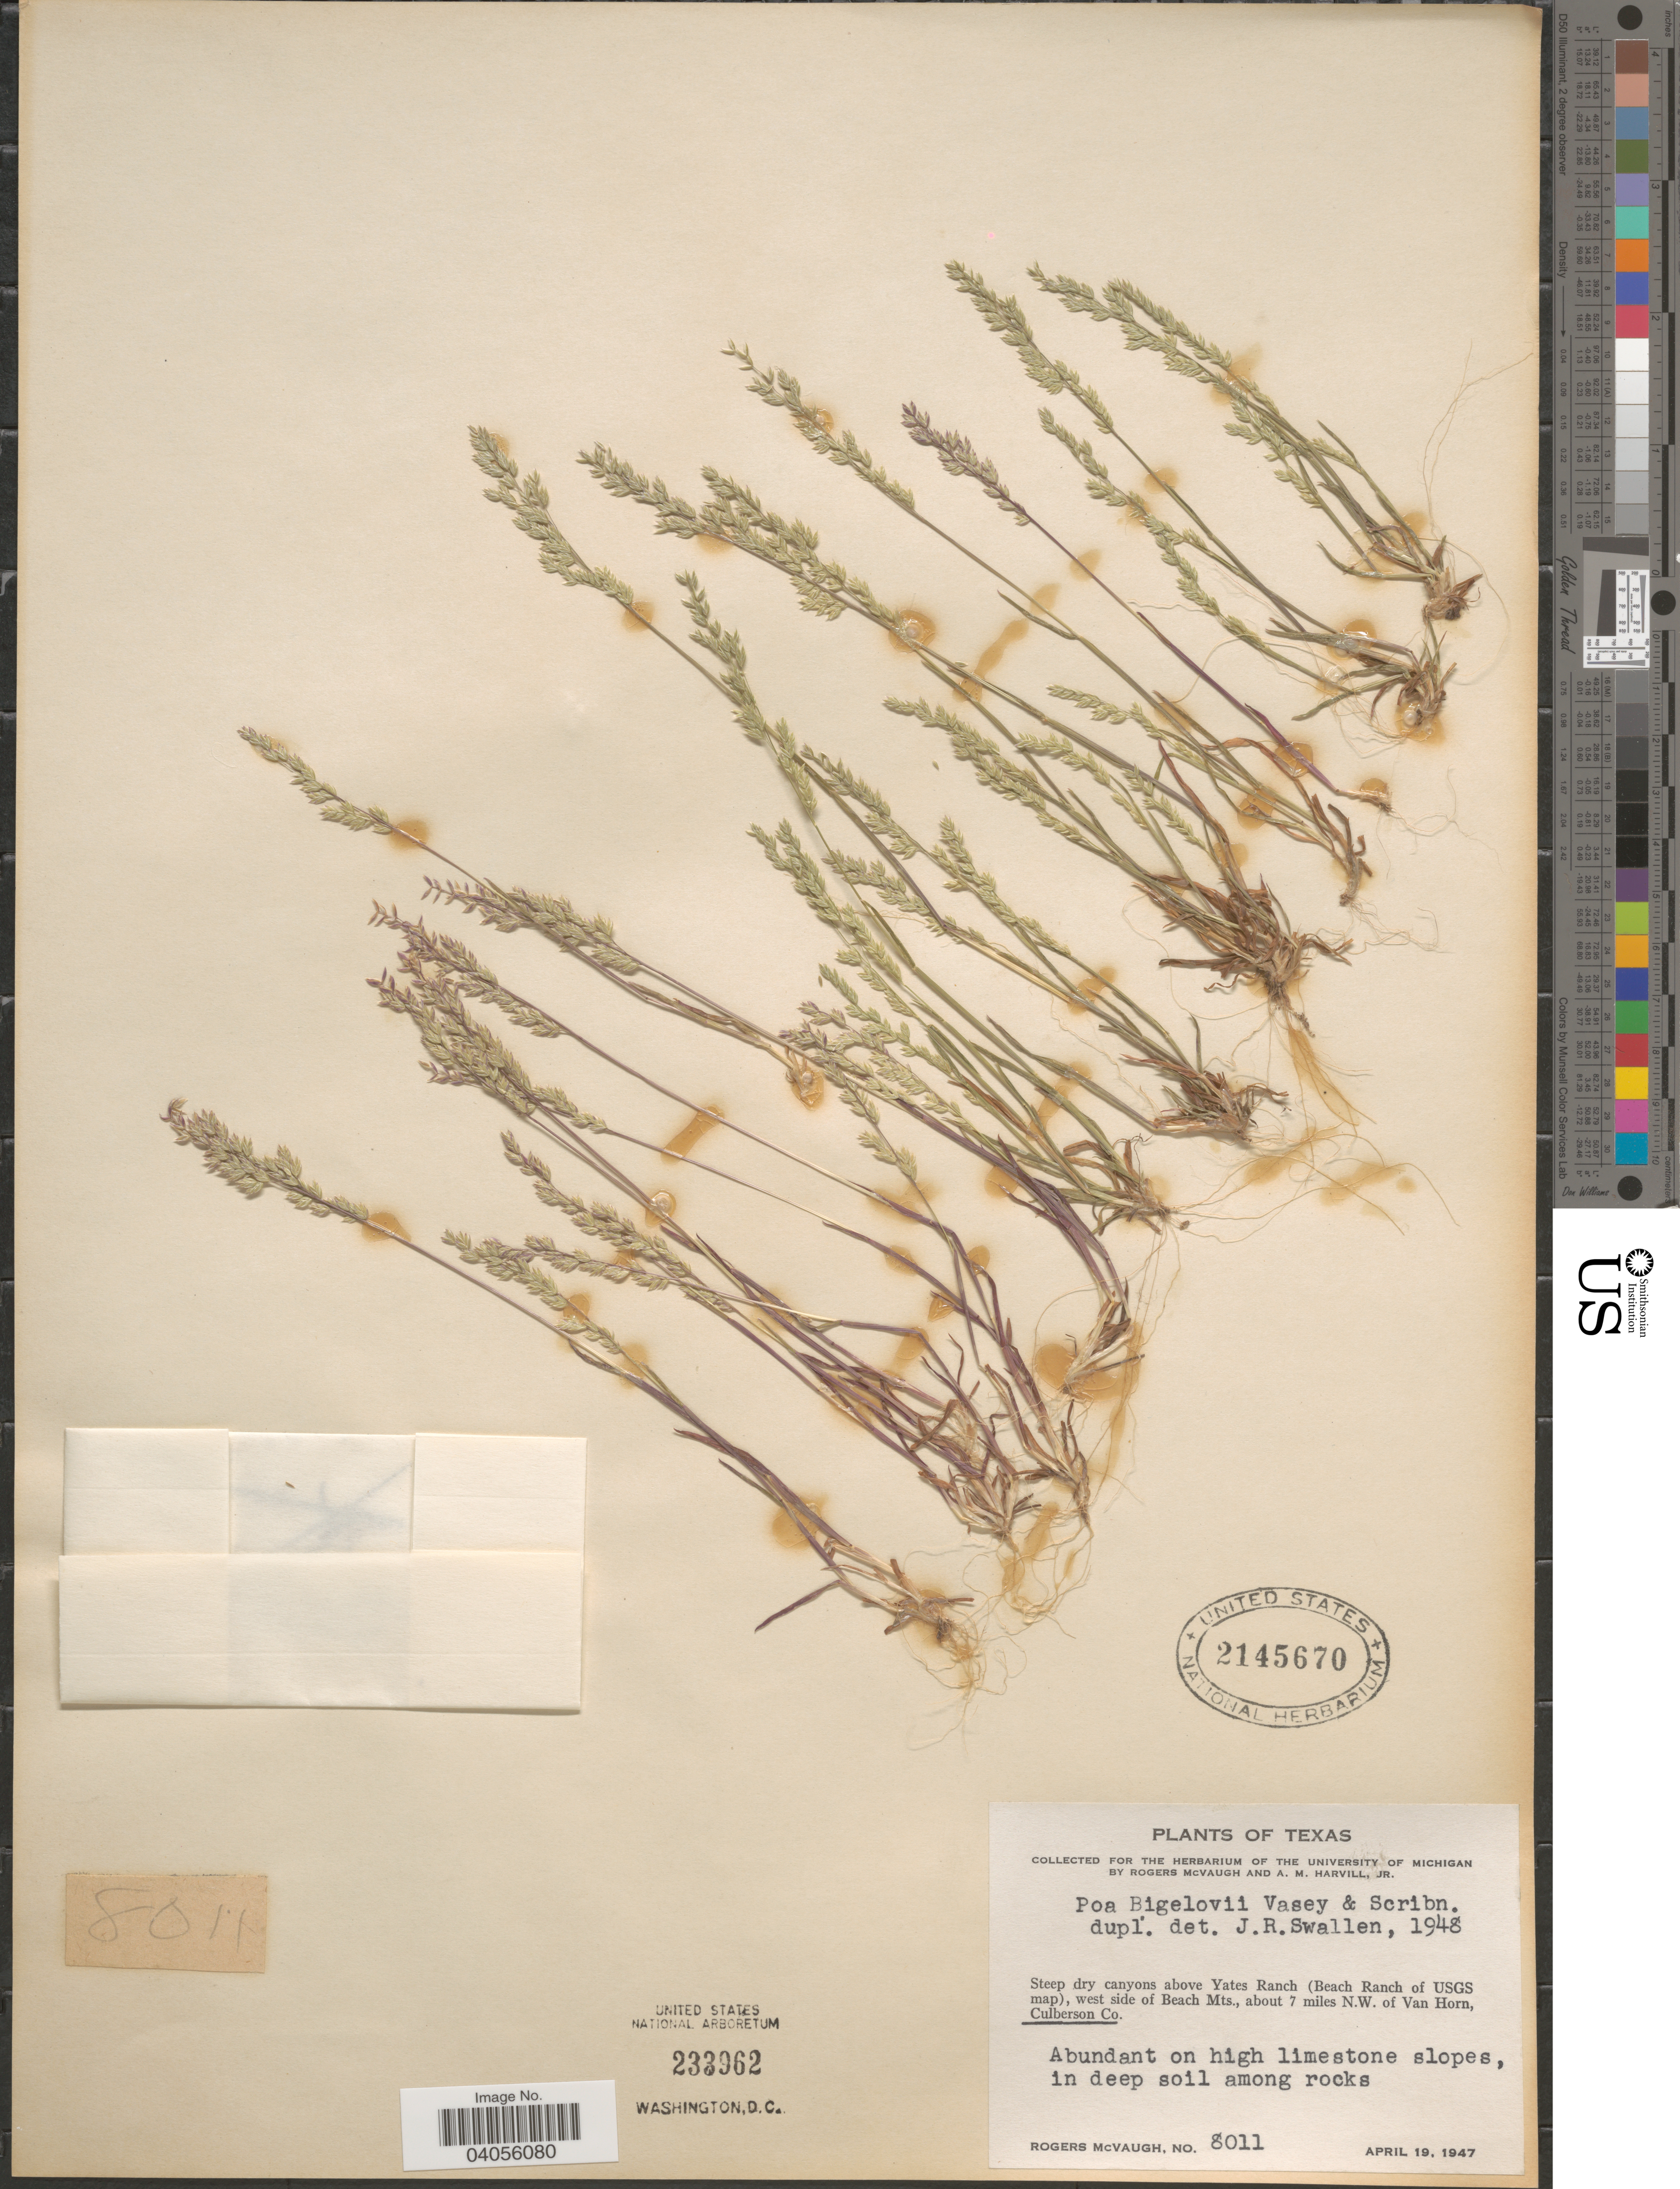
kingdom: Plantae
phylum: Tracheophyta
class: Liliopsida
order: Poales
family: Poaceae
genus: Poa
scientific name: Poa bigelovii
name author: Vasey & Scribn.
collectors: R. McVaugh & A. Harvill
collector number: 8011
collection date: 1947-04-19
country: United States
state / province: Texas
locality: Steep dry canyons above Yates Ranch (Beach Ranch of USGS map), west side of Beach Mts., about 7 miles N.W. of Van Horn, Culberson Co.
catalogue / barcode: US 2145670